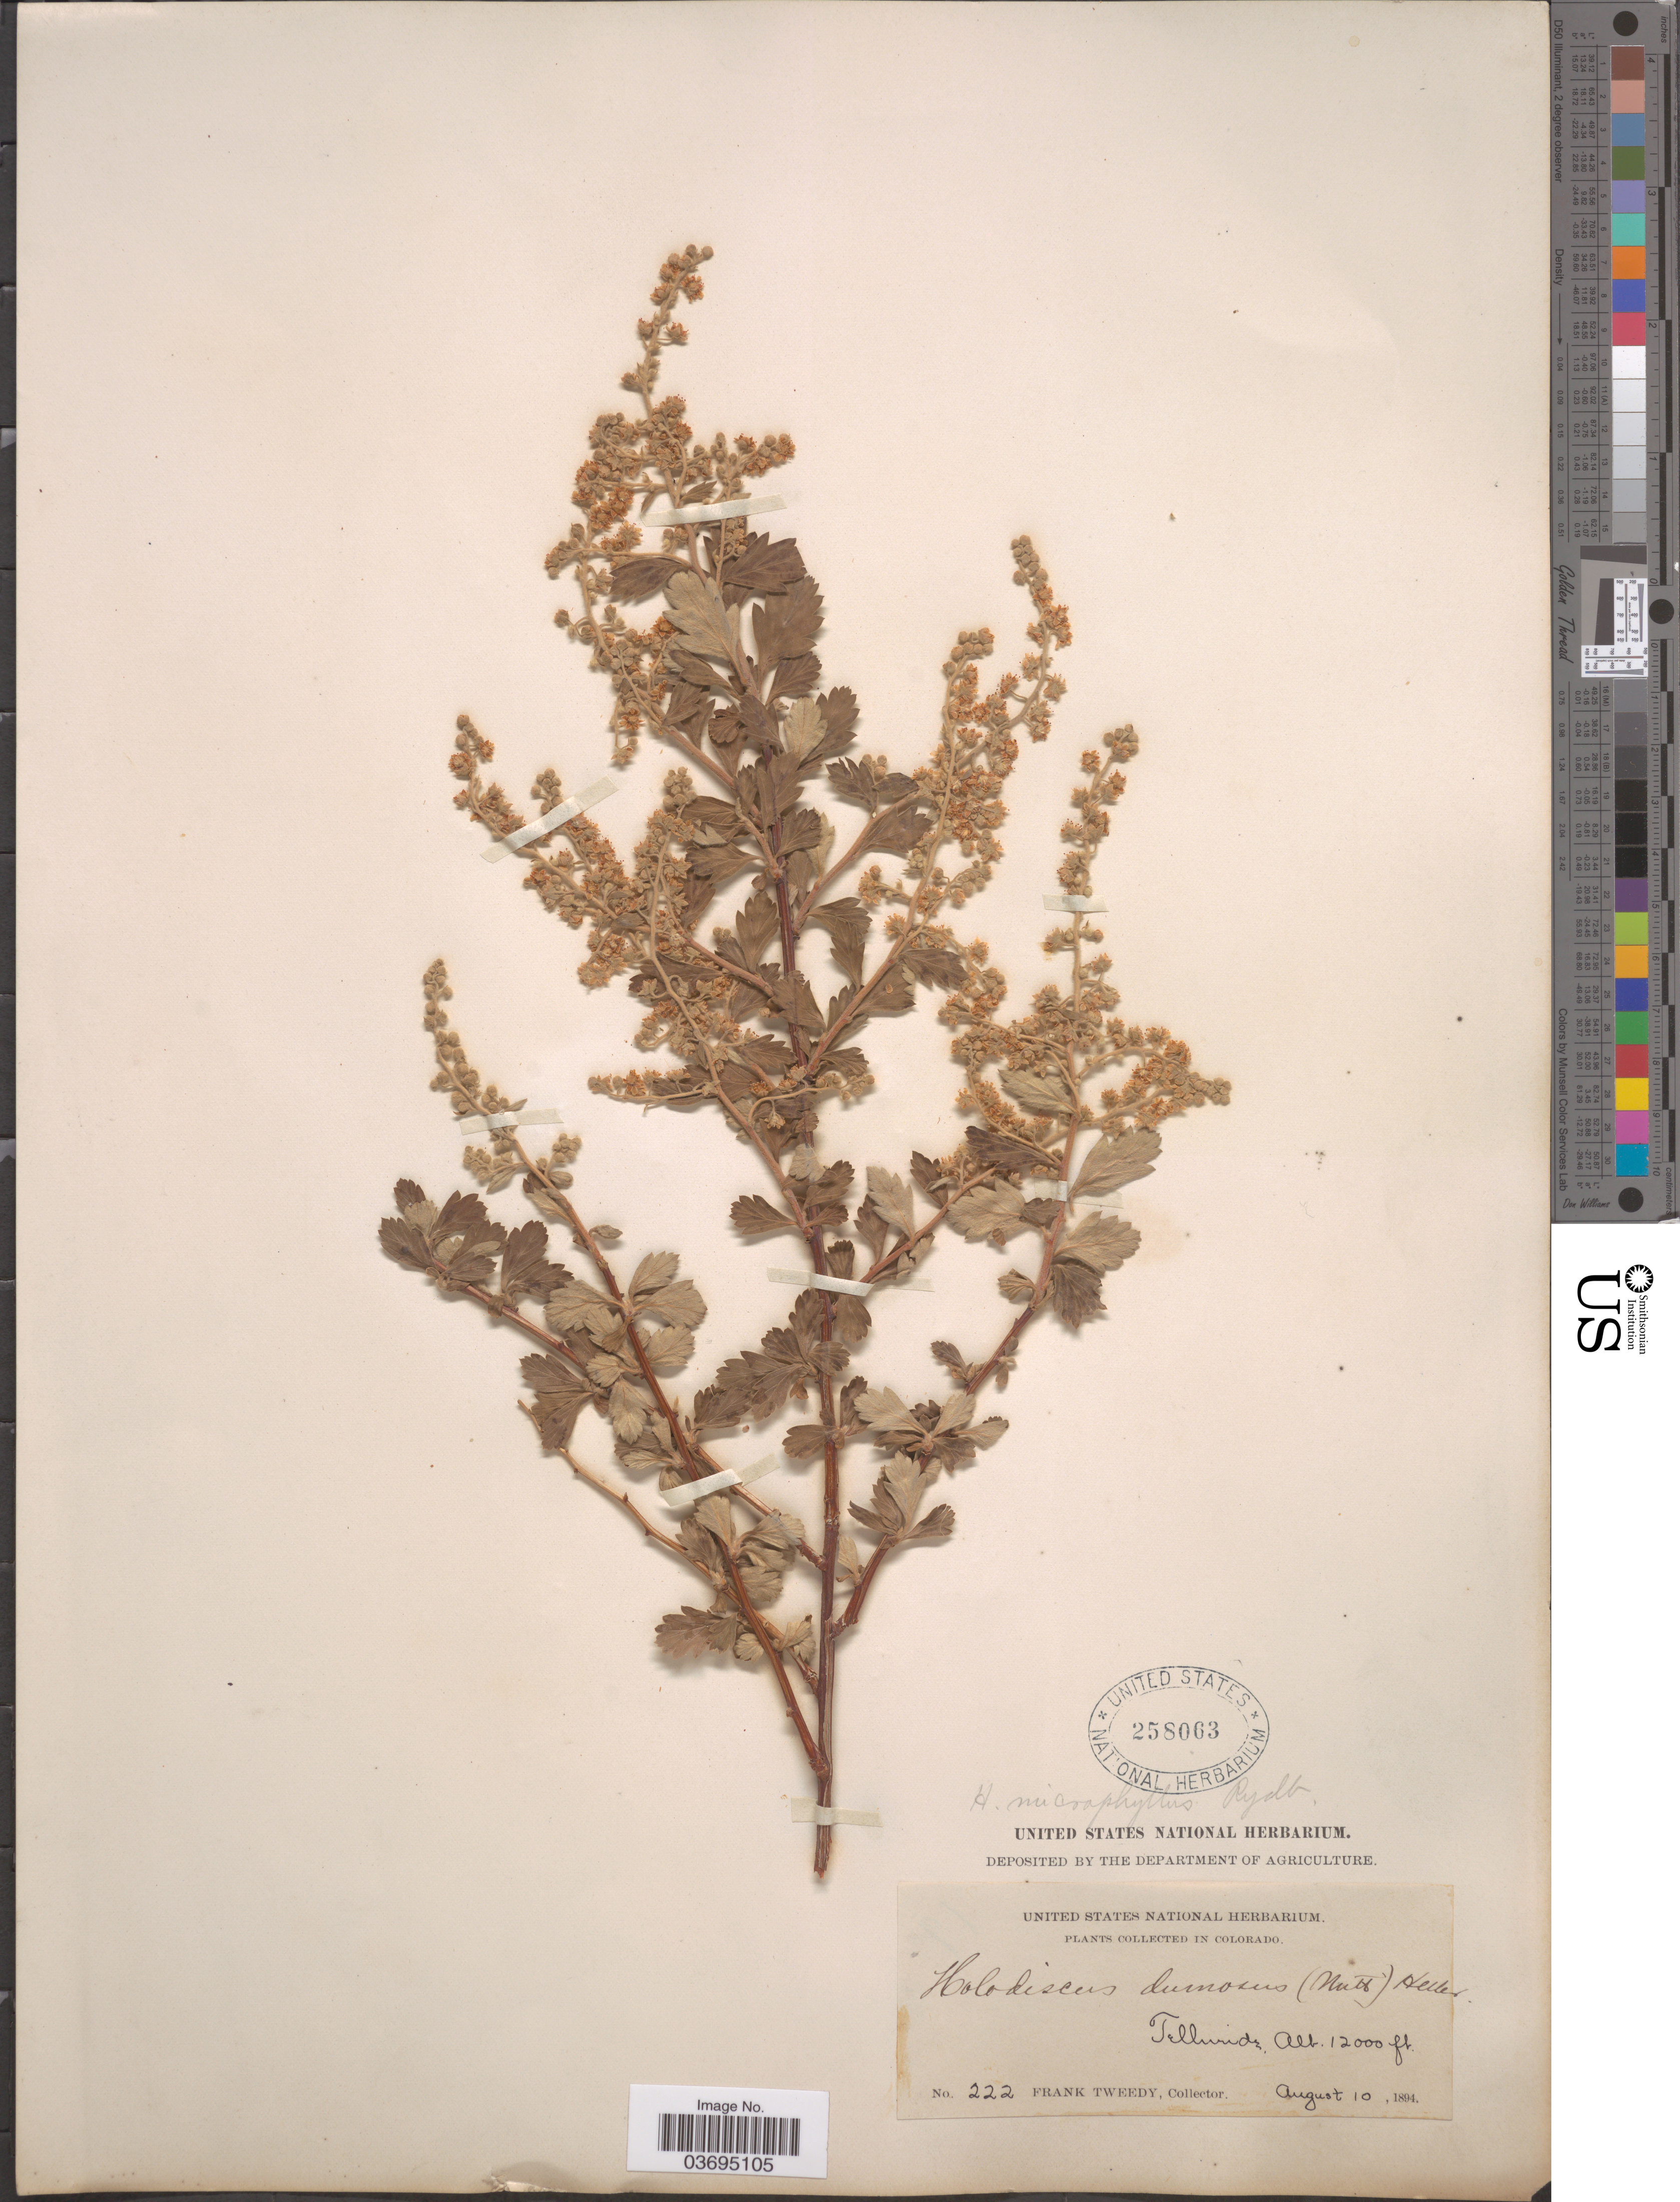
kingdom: Plantae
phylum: Tracheophyta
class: Magnoliopsida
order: Rosales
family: Rosaceae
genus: Holodiscus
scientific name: Holodiscus discolor var. microphyllus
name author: (Rydb.) Jeps.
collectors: F. Tweedy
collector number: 222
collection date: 1894-08-10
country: United States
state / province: Colorado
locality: Telluride.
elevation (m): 3658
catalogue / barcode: US 258063